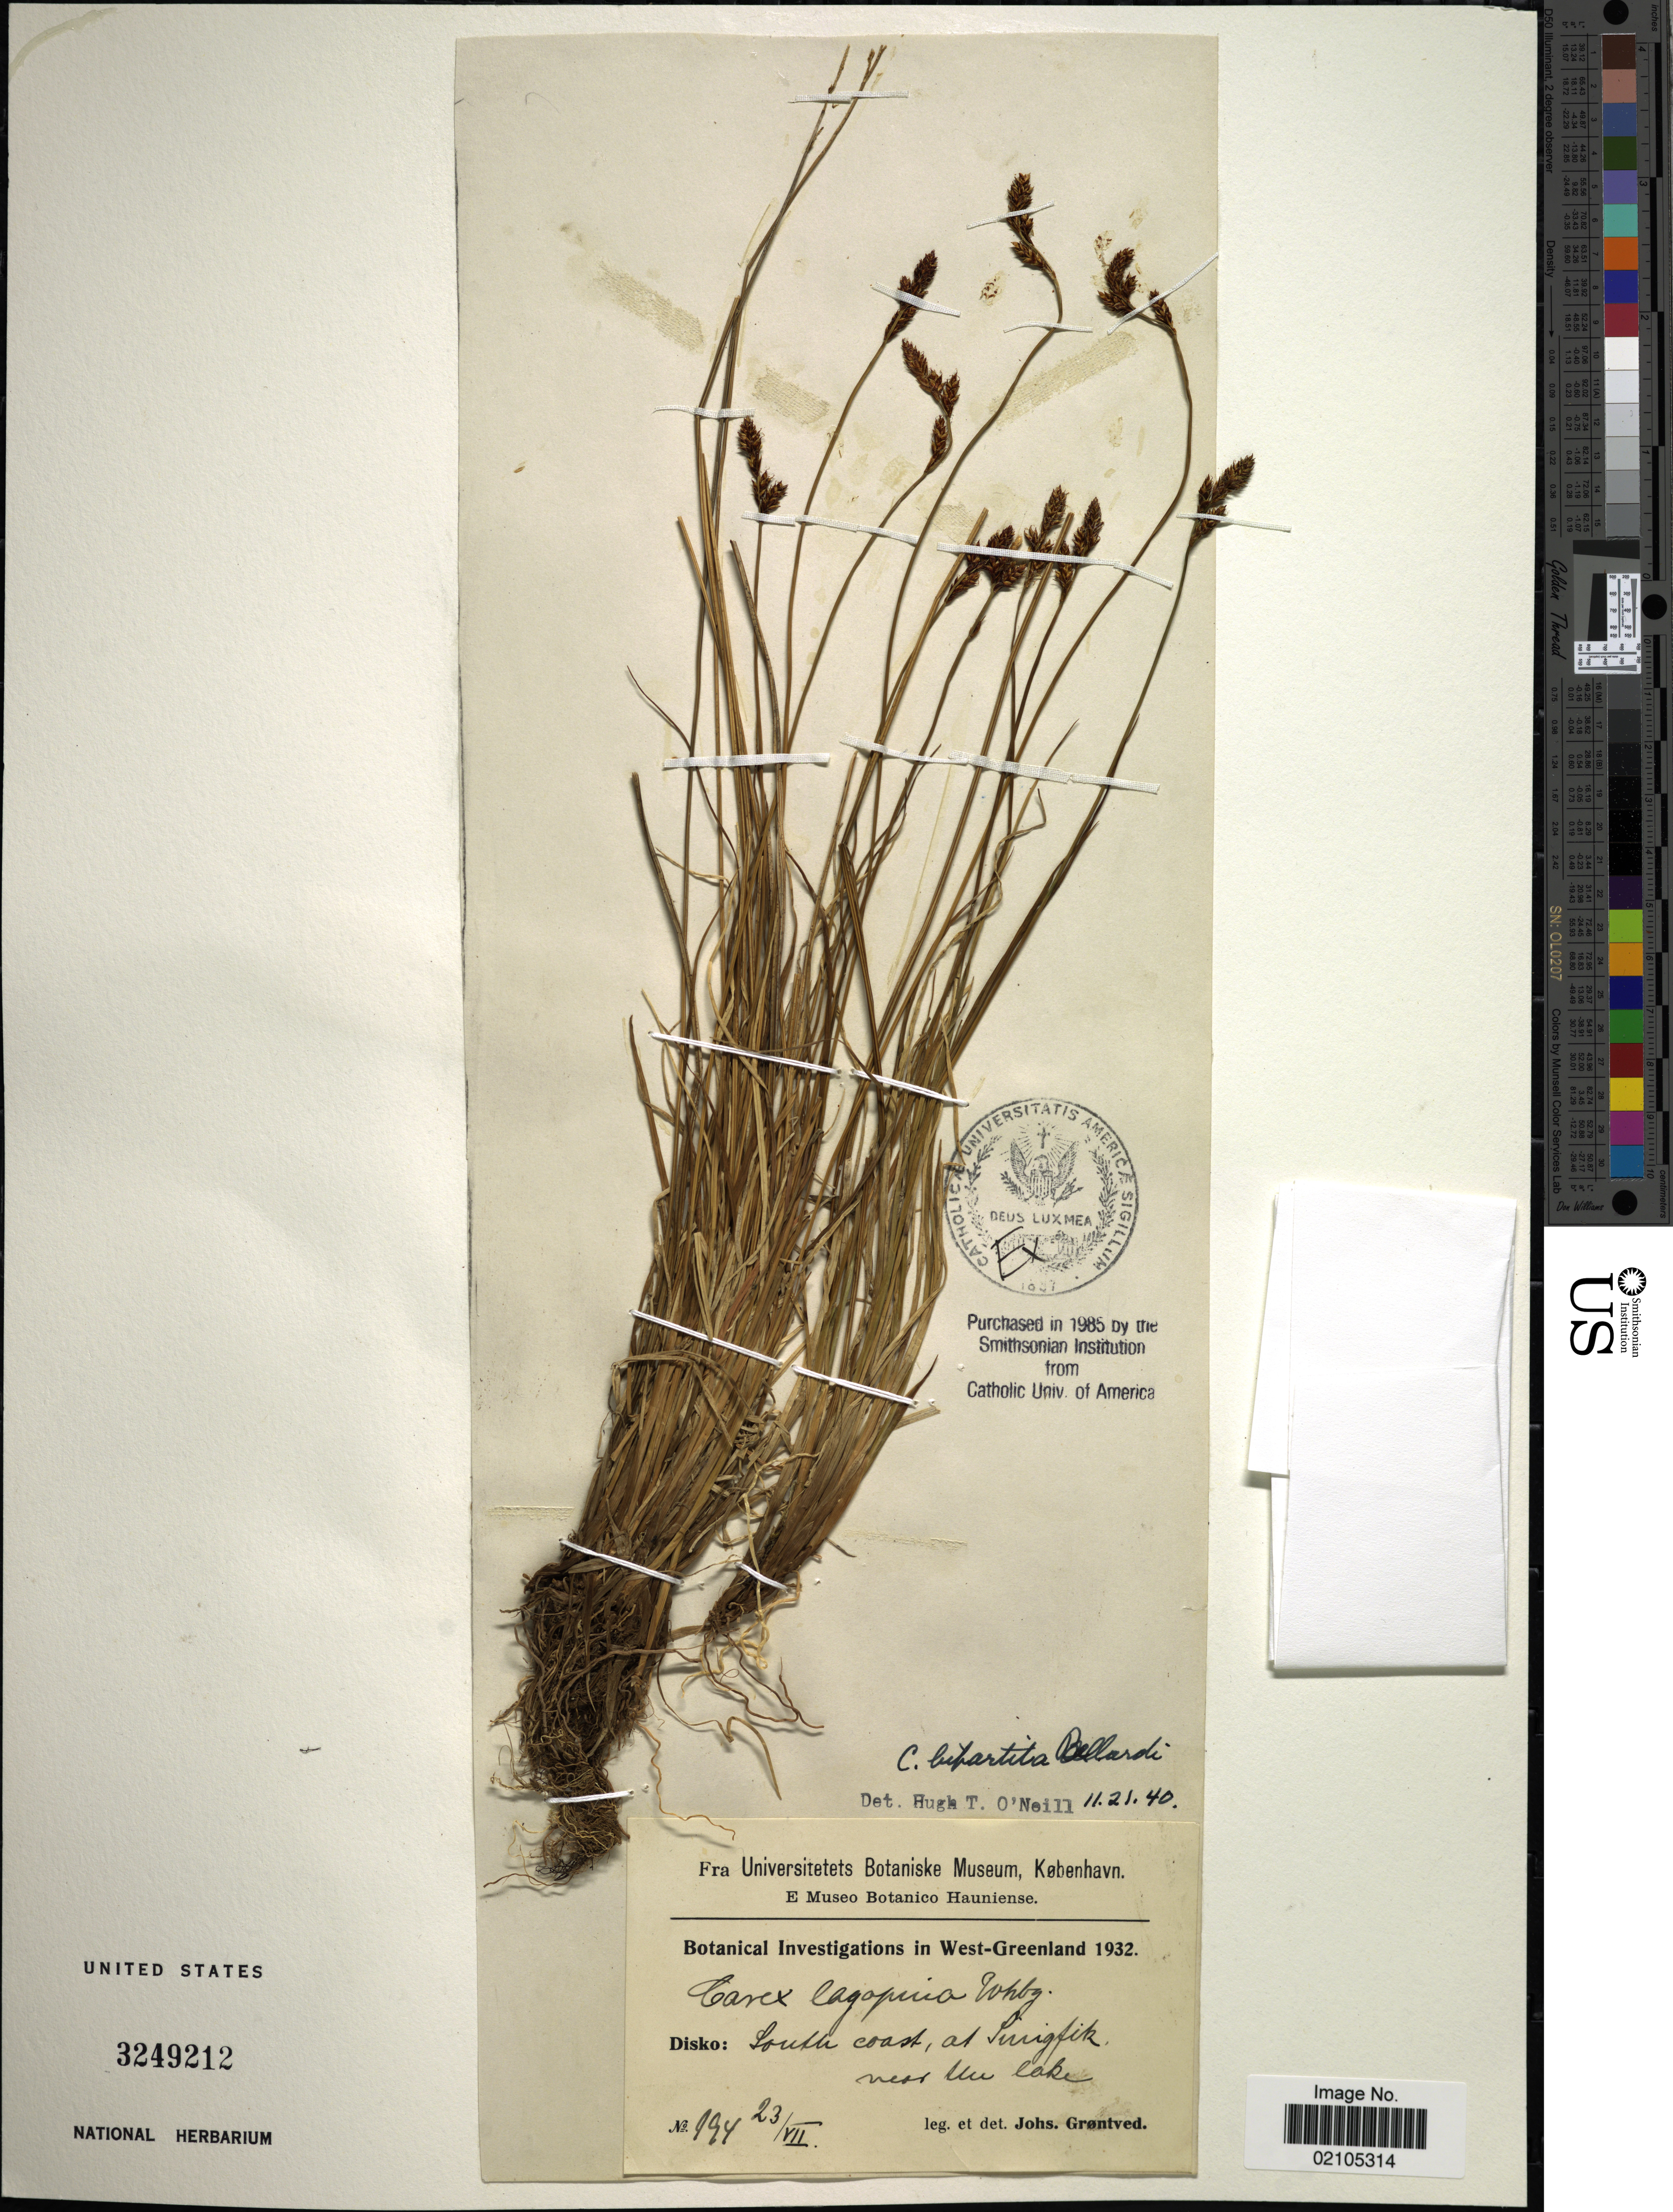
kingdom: Plantae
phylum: Tracheophyta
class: Liliopsida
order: Poales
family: Cyperaceae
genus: Carex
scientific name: Carex lachenalii subsp. lachenalii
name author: Schkuhr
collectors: J. Gröntved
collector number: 994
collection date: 1932-07-23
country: Greenland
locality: West-Greenland. Disko: South coast, at Sinigfik near the lake.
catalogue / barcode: US 3249212